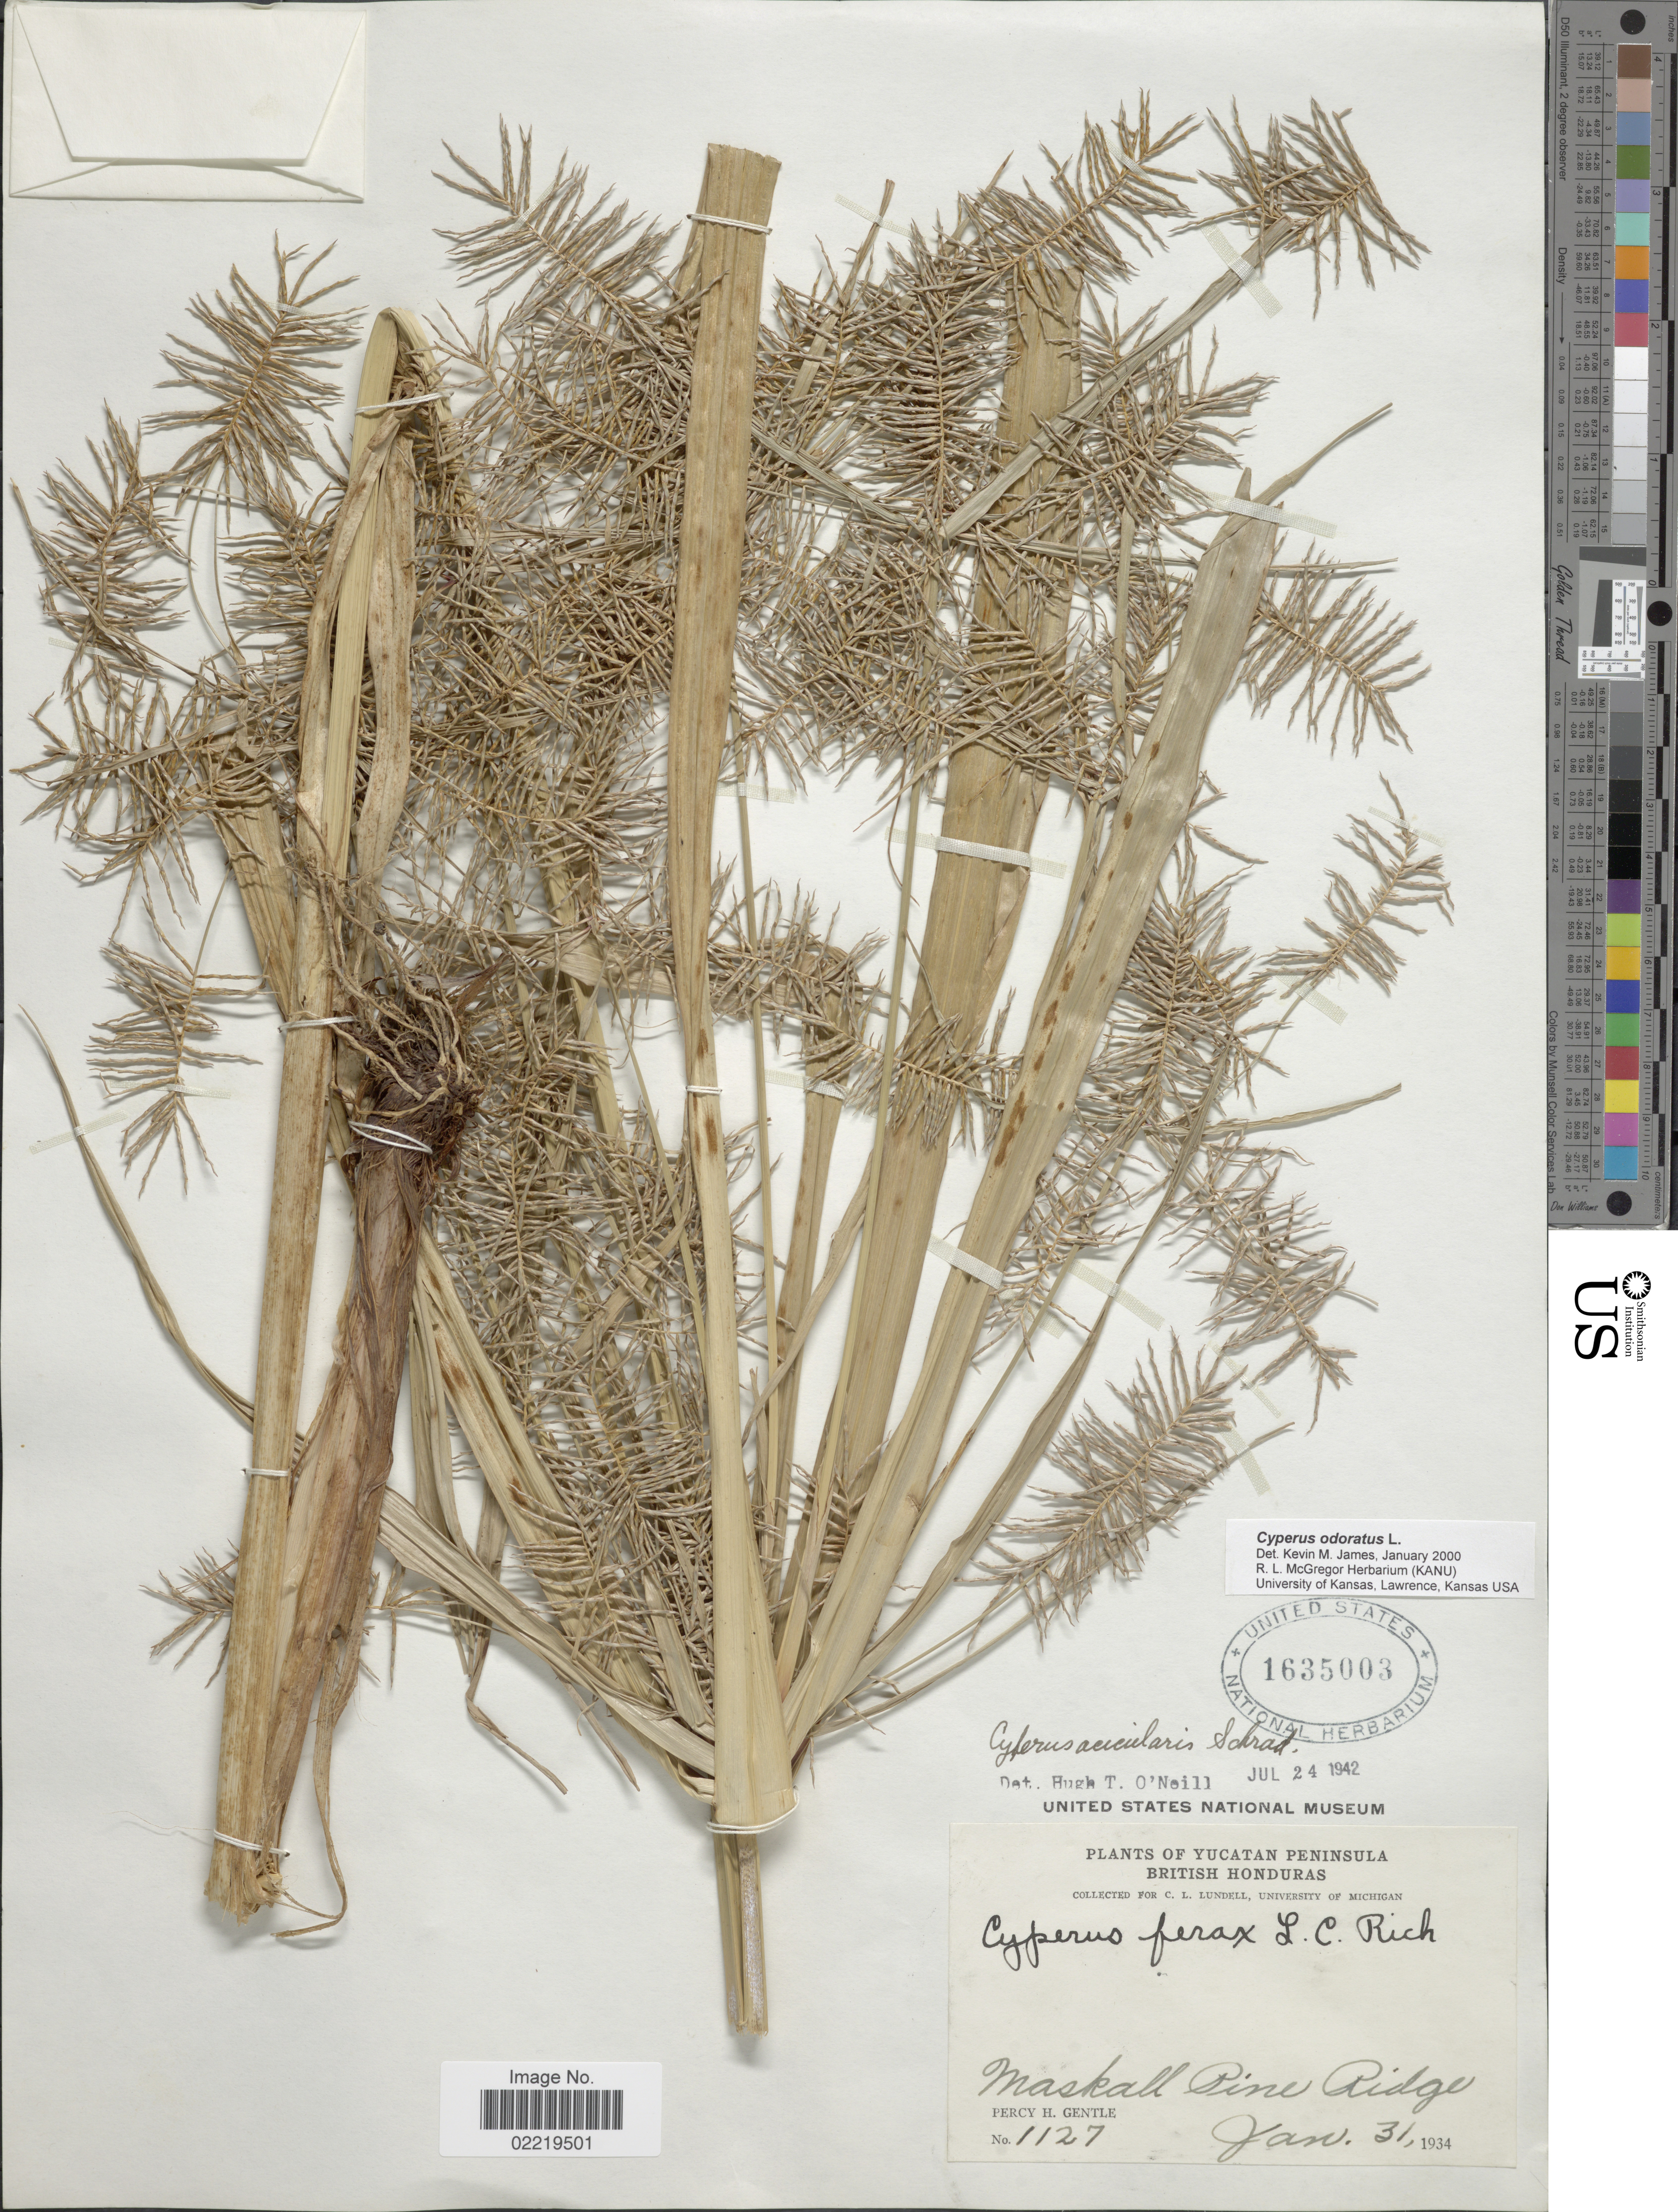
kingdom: Plantae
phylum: Tracheophyta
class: Liliopsida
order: Poales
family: Cyperaceae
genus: Cyperus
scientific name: Cyperus odoratus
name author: L.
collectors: P. H. Gentle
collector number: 1127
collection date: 1934-01-31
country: Belize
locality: Yucatan Peninsula, British Honduras, Maskall Pine Ridge.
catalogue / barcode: US 1635003